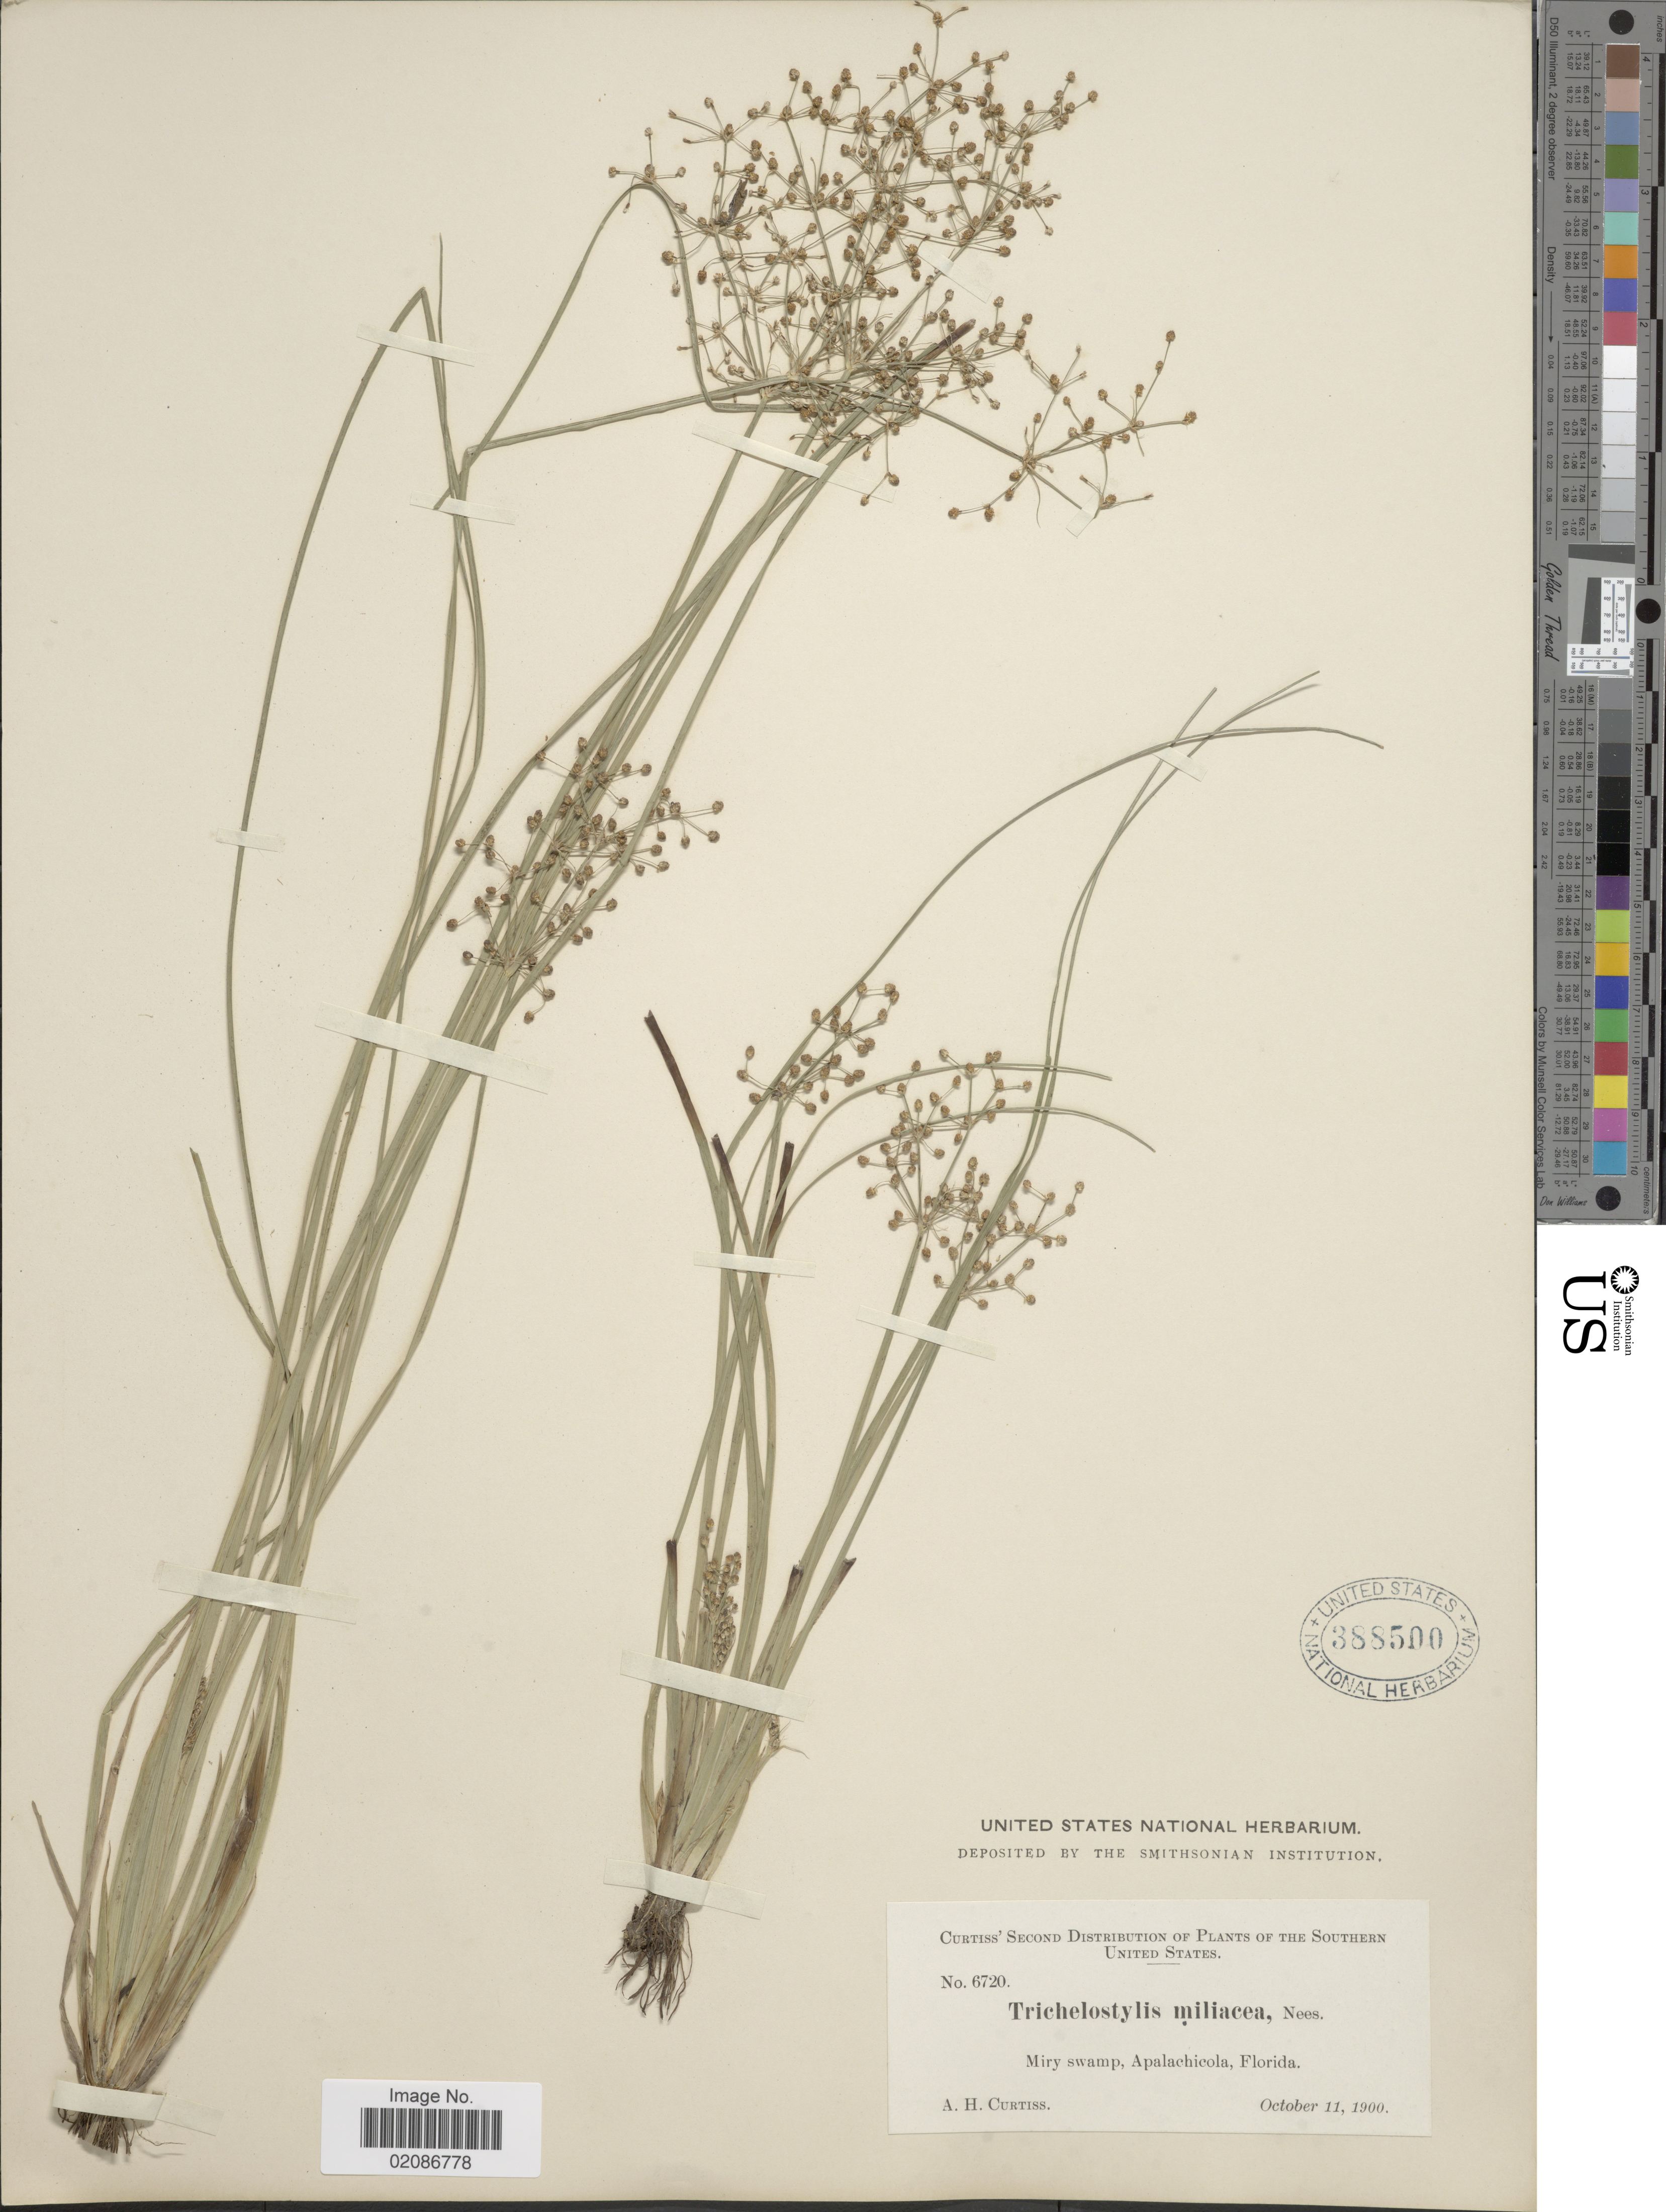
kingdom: Plantae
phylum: Tracheophyta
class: Liliopsida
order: Poales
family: Cyperaceae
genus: Fimbristylis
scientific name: Fimbristylis littoralis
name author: Gaudich.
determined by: Strong, M. T., (US), Smithsonian Institution - National Museum of Natural History (UNITED STATES)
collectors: A. H. Curtiss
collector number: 6720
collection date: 1900-10-11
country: United States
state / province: Florida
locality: Miry swamp, Apalachicola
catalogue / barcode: US 388500